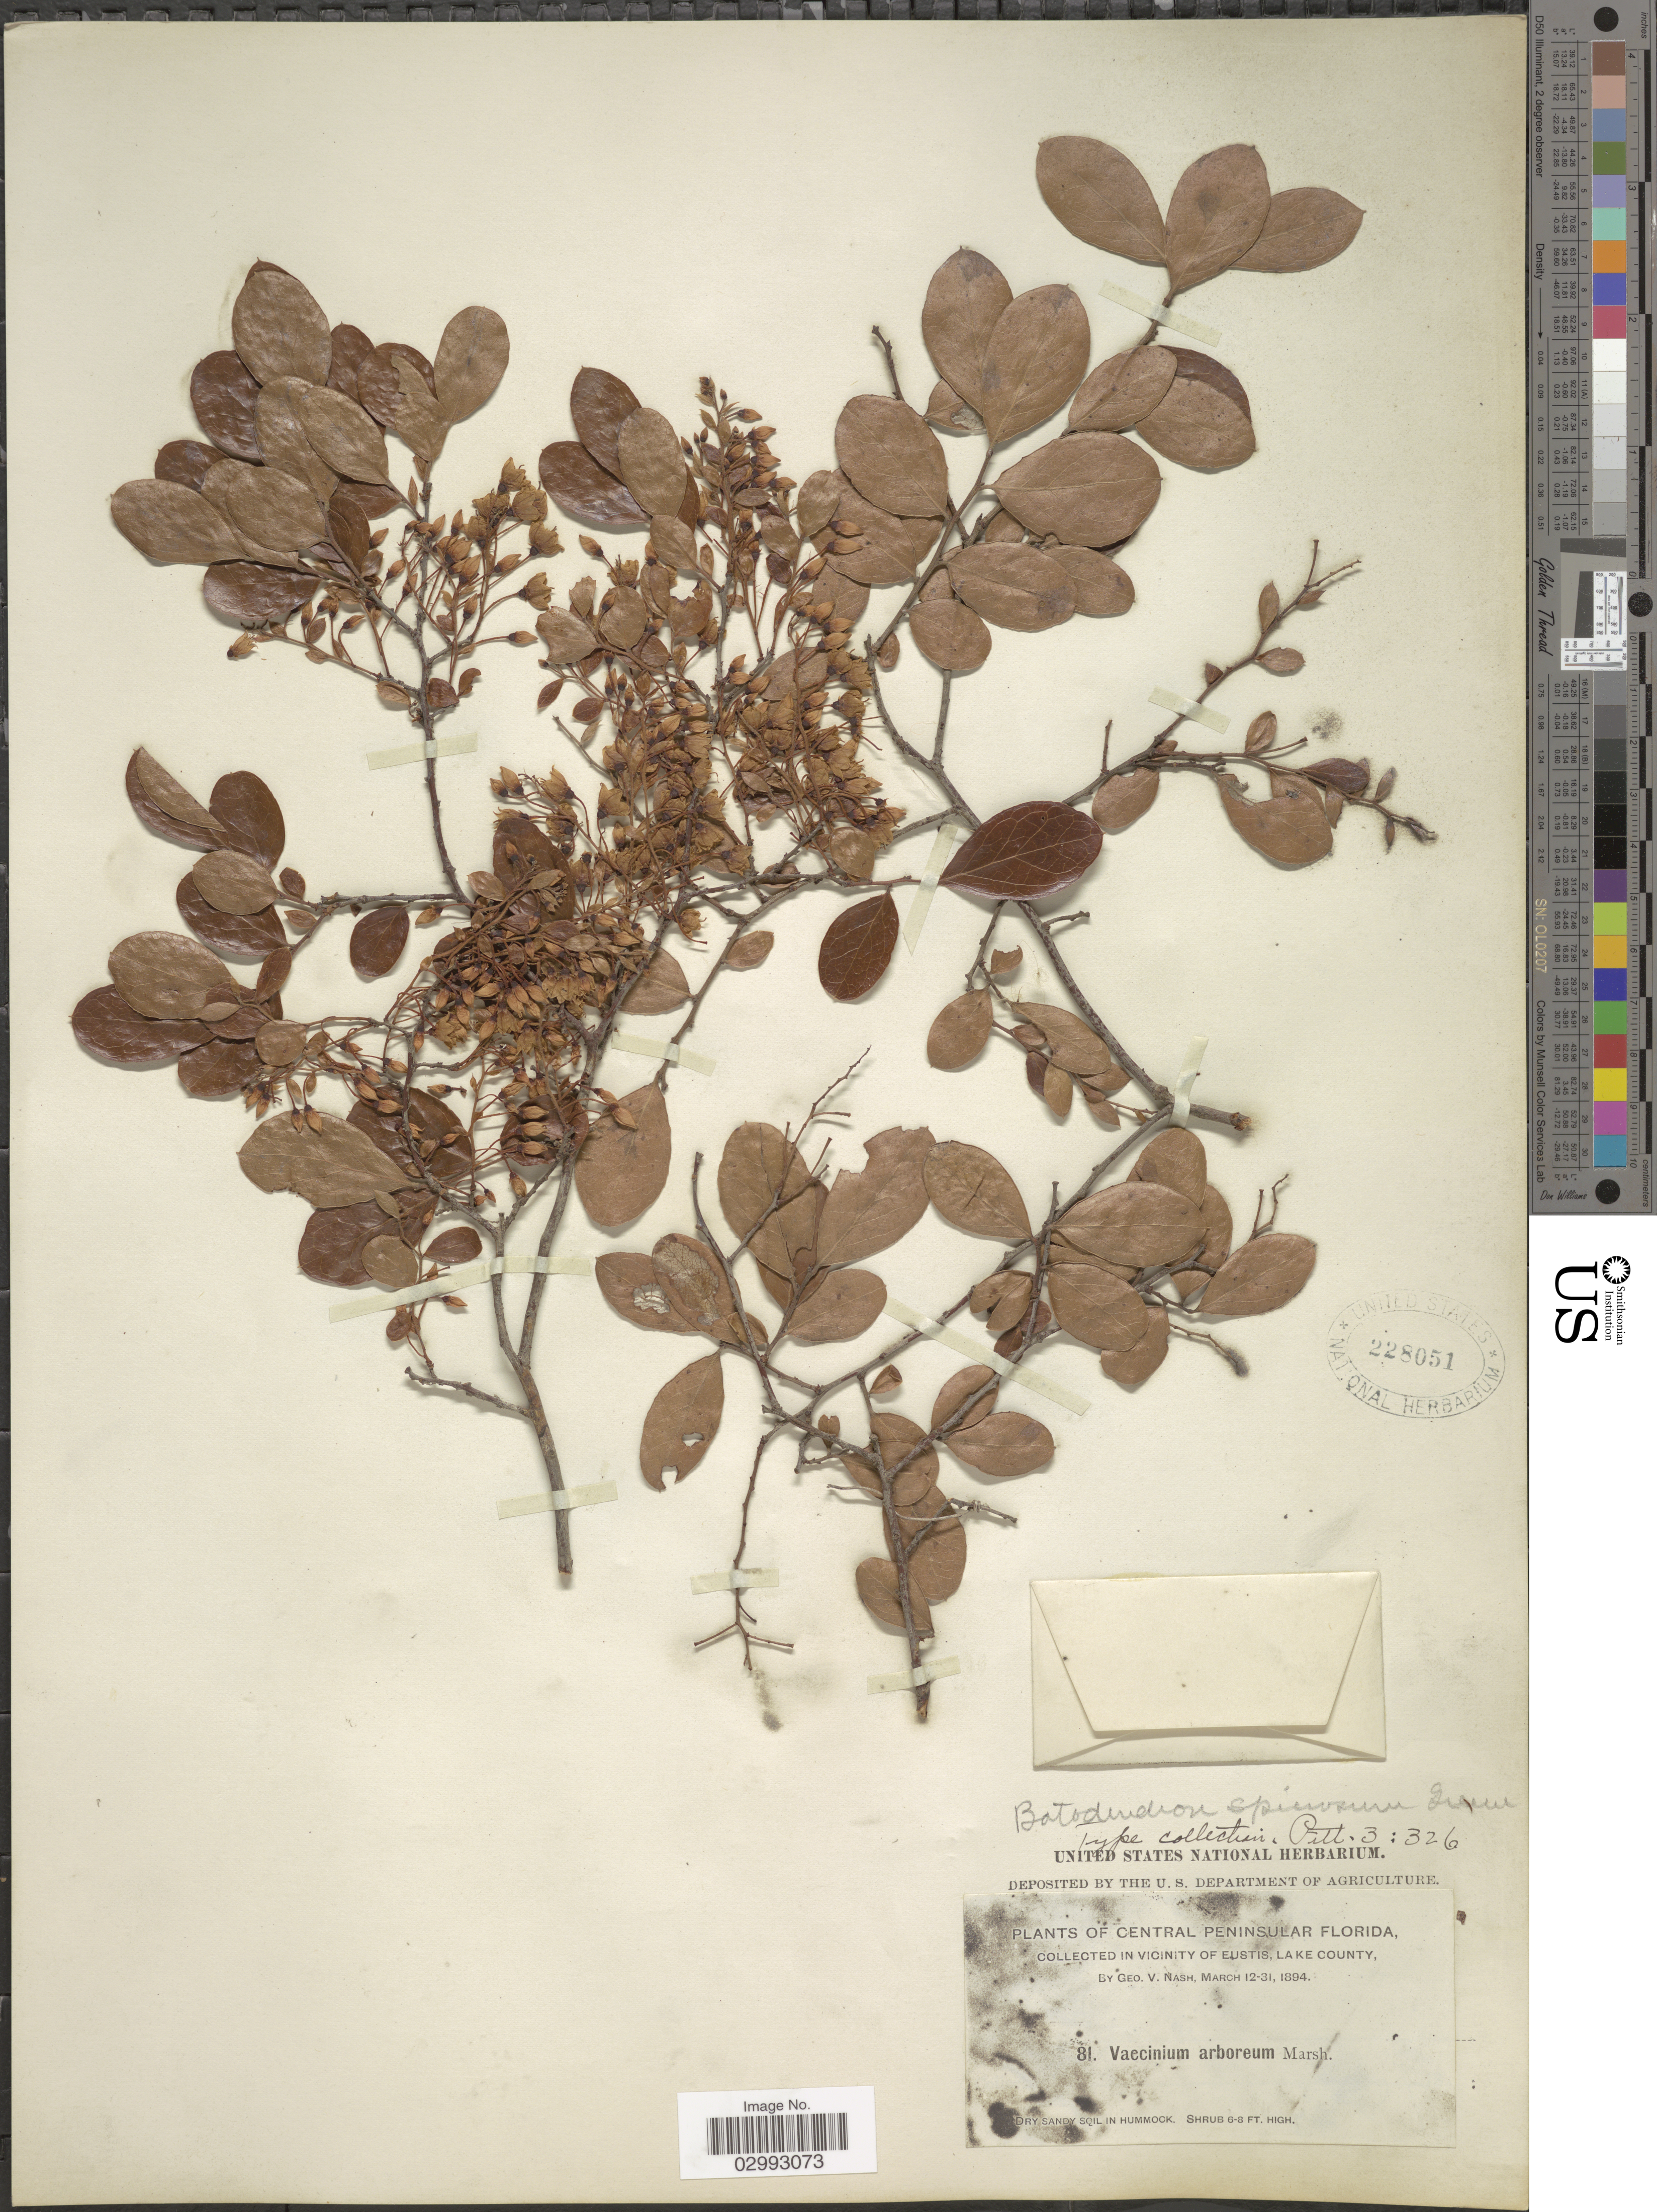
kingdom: Plantae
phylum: Tracheophyta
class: Magnoliopsida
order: Ericales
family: Ericaceae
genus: Batodendron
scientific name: Batodendron speciosum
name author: S.W. Greene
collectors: G. V. Nash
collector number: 81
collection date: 1894-03-12/1894-03-31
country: United States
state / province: Florida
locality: Central Peninsular Florida. In vicinity of Eustis, Lake County.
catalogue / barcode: US 228051